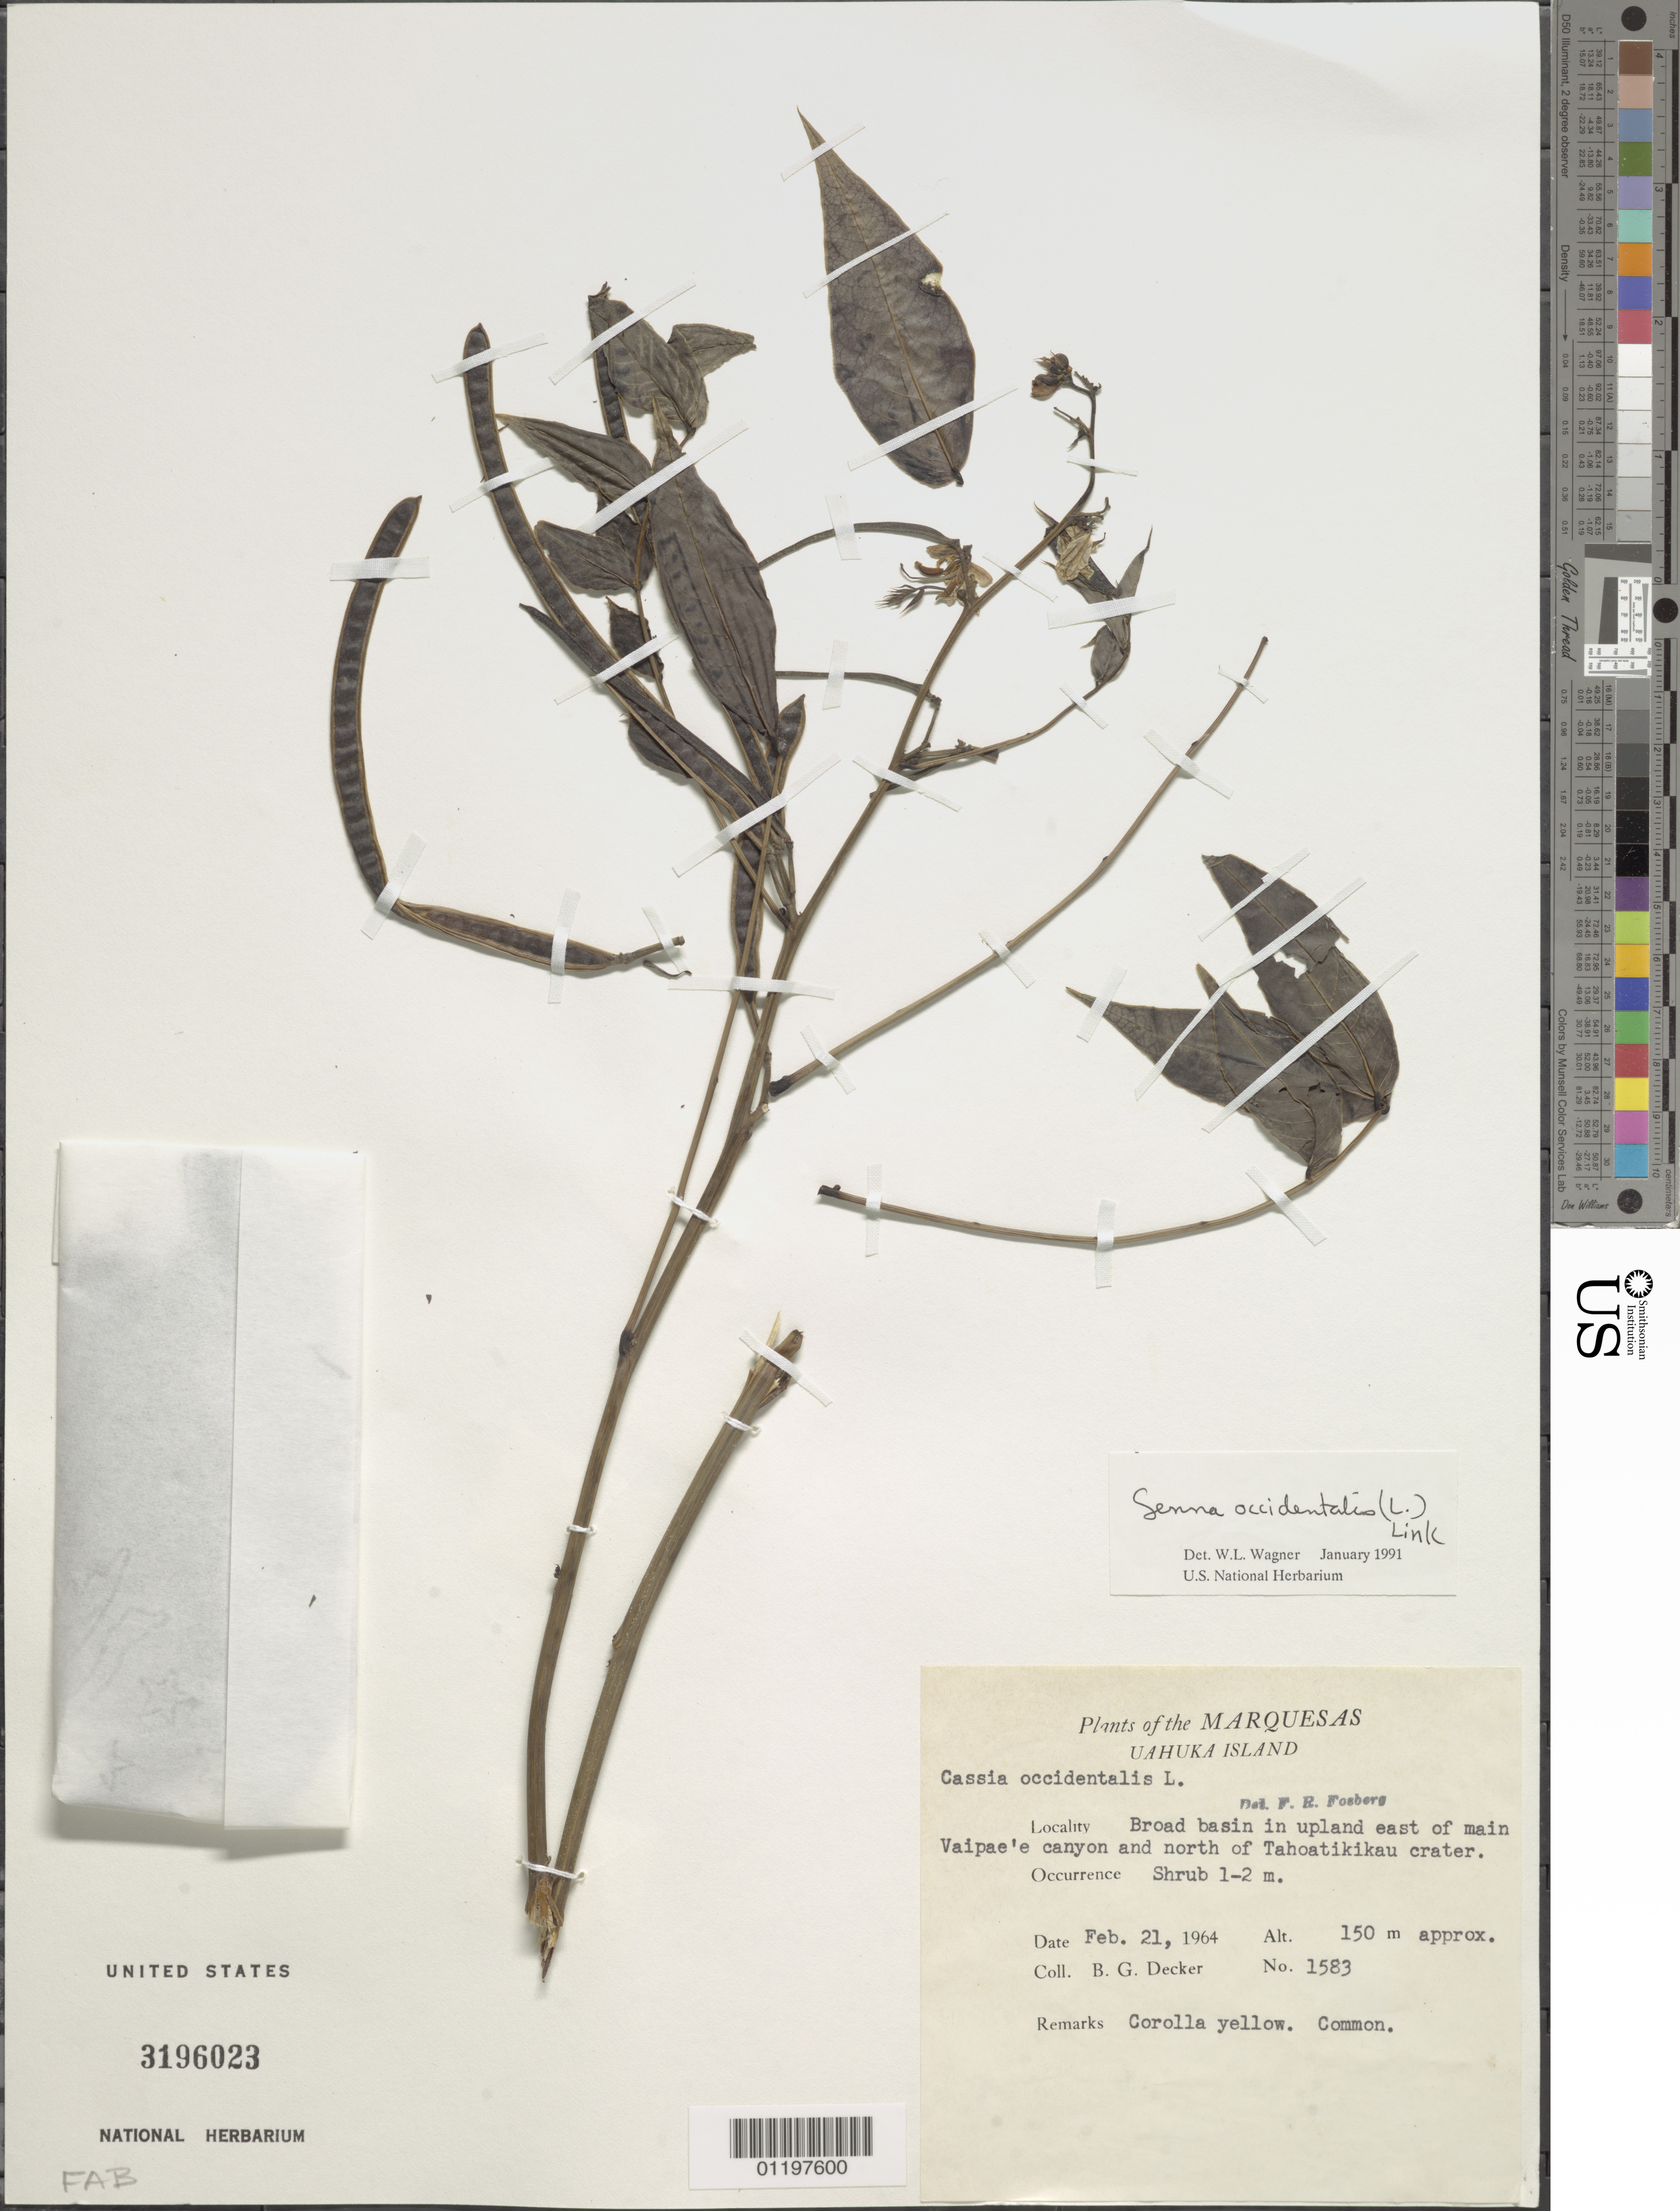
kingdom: Plantae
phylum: Tracheophyta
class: Magnoliopsida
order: Fabales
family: Fabaceae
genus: Senna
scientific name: Senna occidentalis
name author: (L.) Link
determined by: Wagner, W. L., (BOT), Smithsonian Institution - National Museum of Natural History (UNITED STATES)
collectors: B. G. Decker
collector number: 1583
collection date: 1964-02-21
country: French Polynesia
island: Ua Huka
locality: broad basin in upland E of main Vaipae'e canyon and N of Tahoatikikau crater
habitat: Common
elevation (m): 150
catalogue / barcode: US 3196023